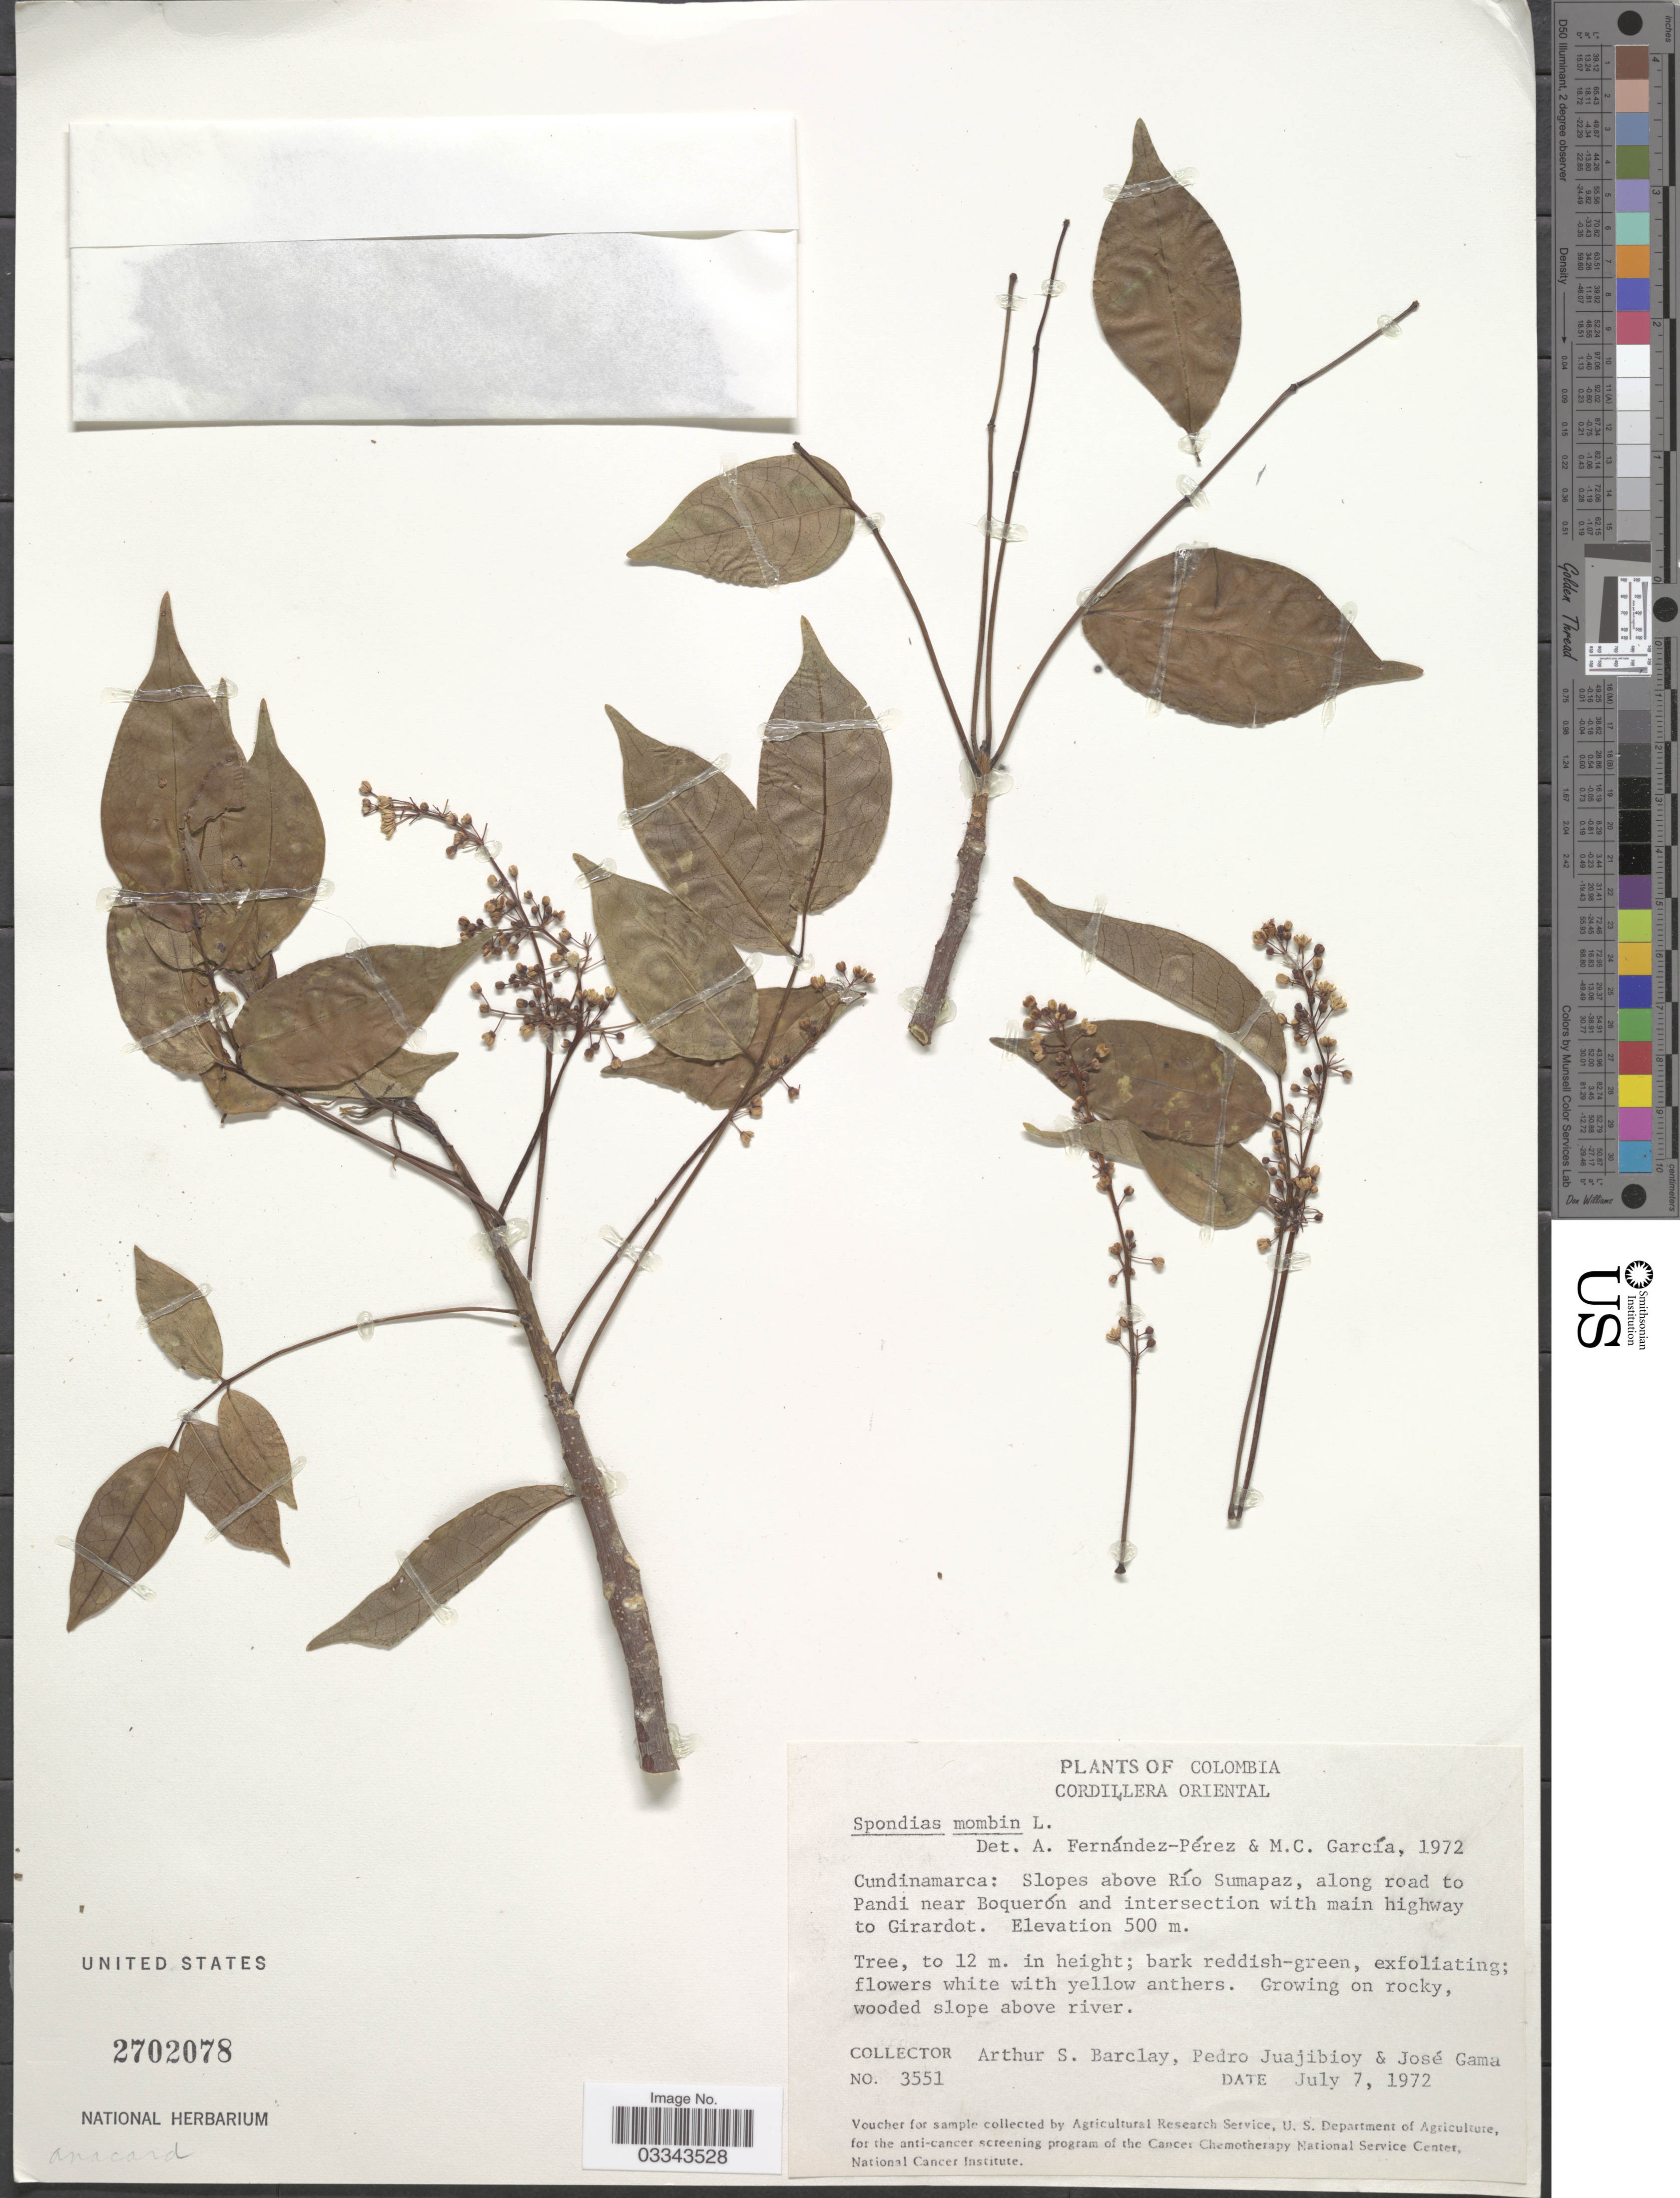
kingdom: Plantae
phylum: Tracheophyta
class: Magnoliopsida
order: Sapindales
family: Anacardiaceae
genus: Spondias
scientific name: Spondias mombin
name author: L.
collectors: A. S. Barclay, P. Juajibioy & J. Gama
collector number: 3551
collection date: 1972-07-07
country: Colombia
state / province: Cundinamarca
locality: Cordillera Oriental, Slopes above Río Sumapaz, along road to Pandi near Boquerón and intersection with main highway to Girardot.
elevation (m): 500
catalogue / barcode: US 2702078